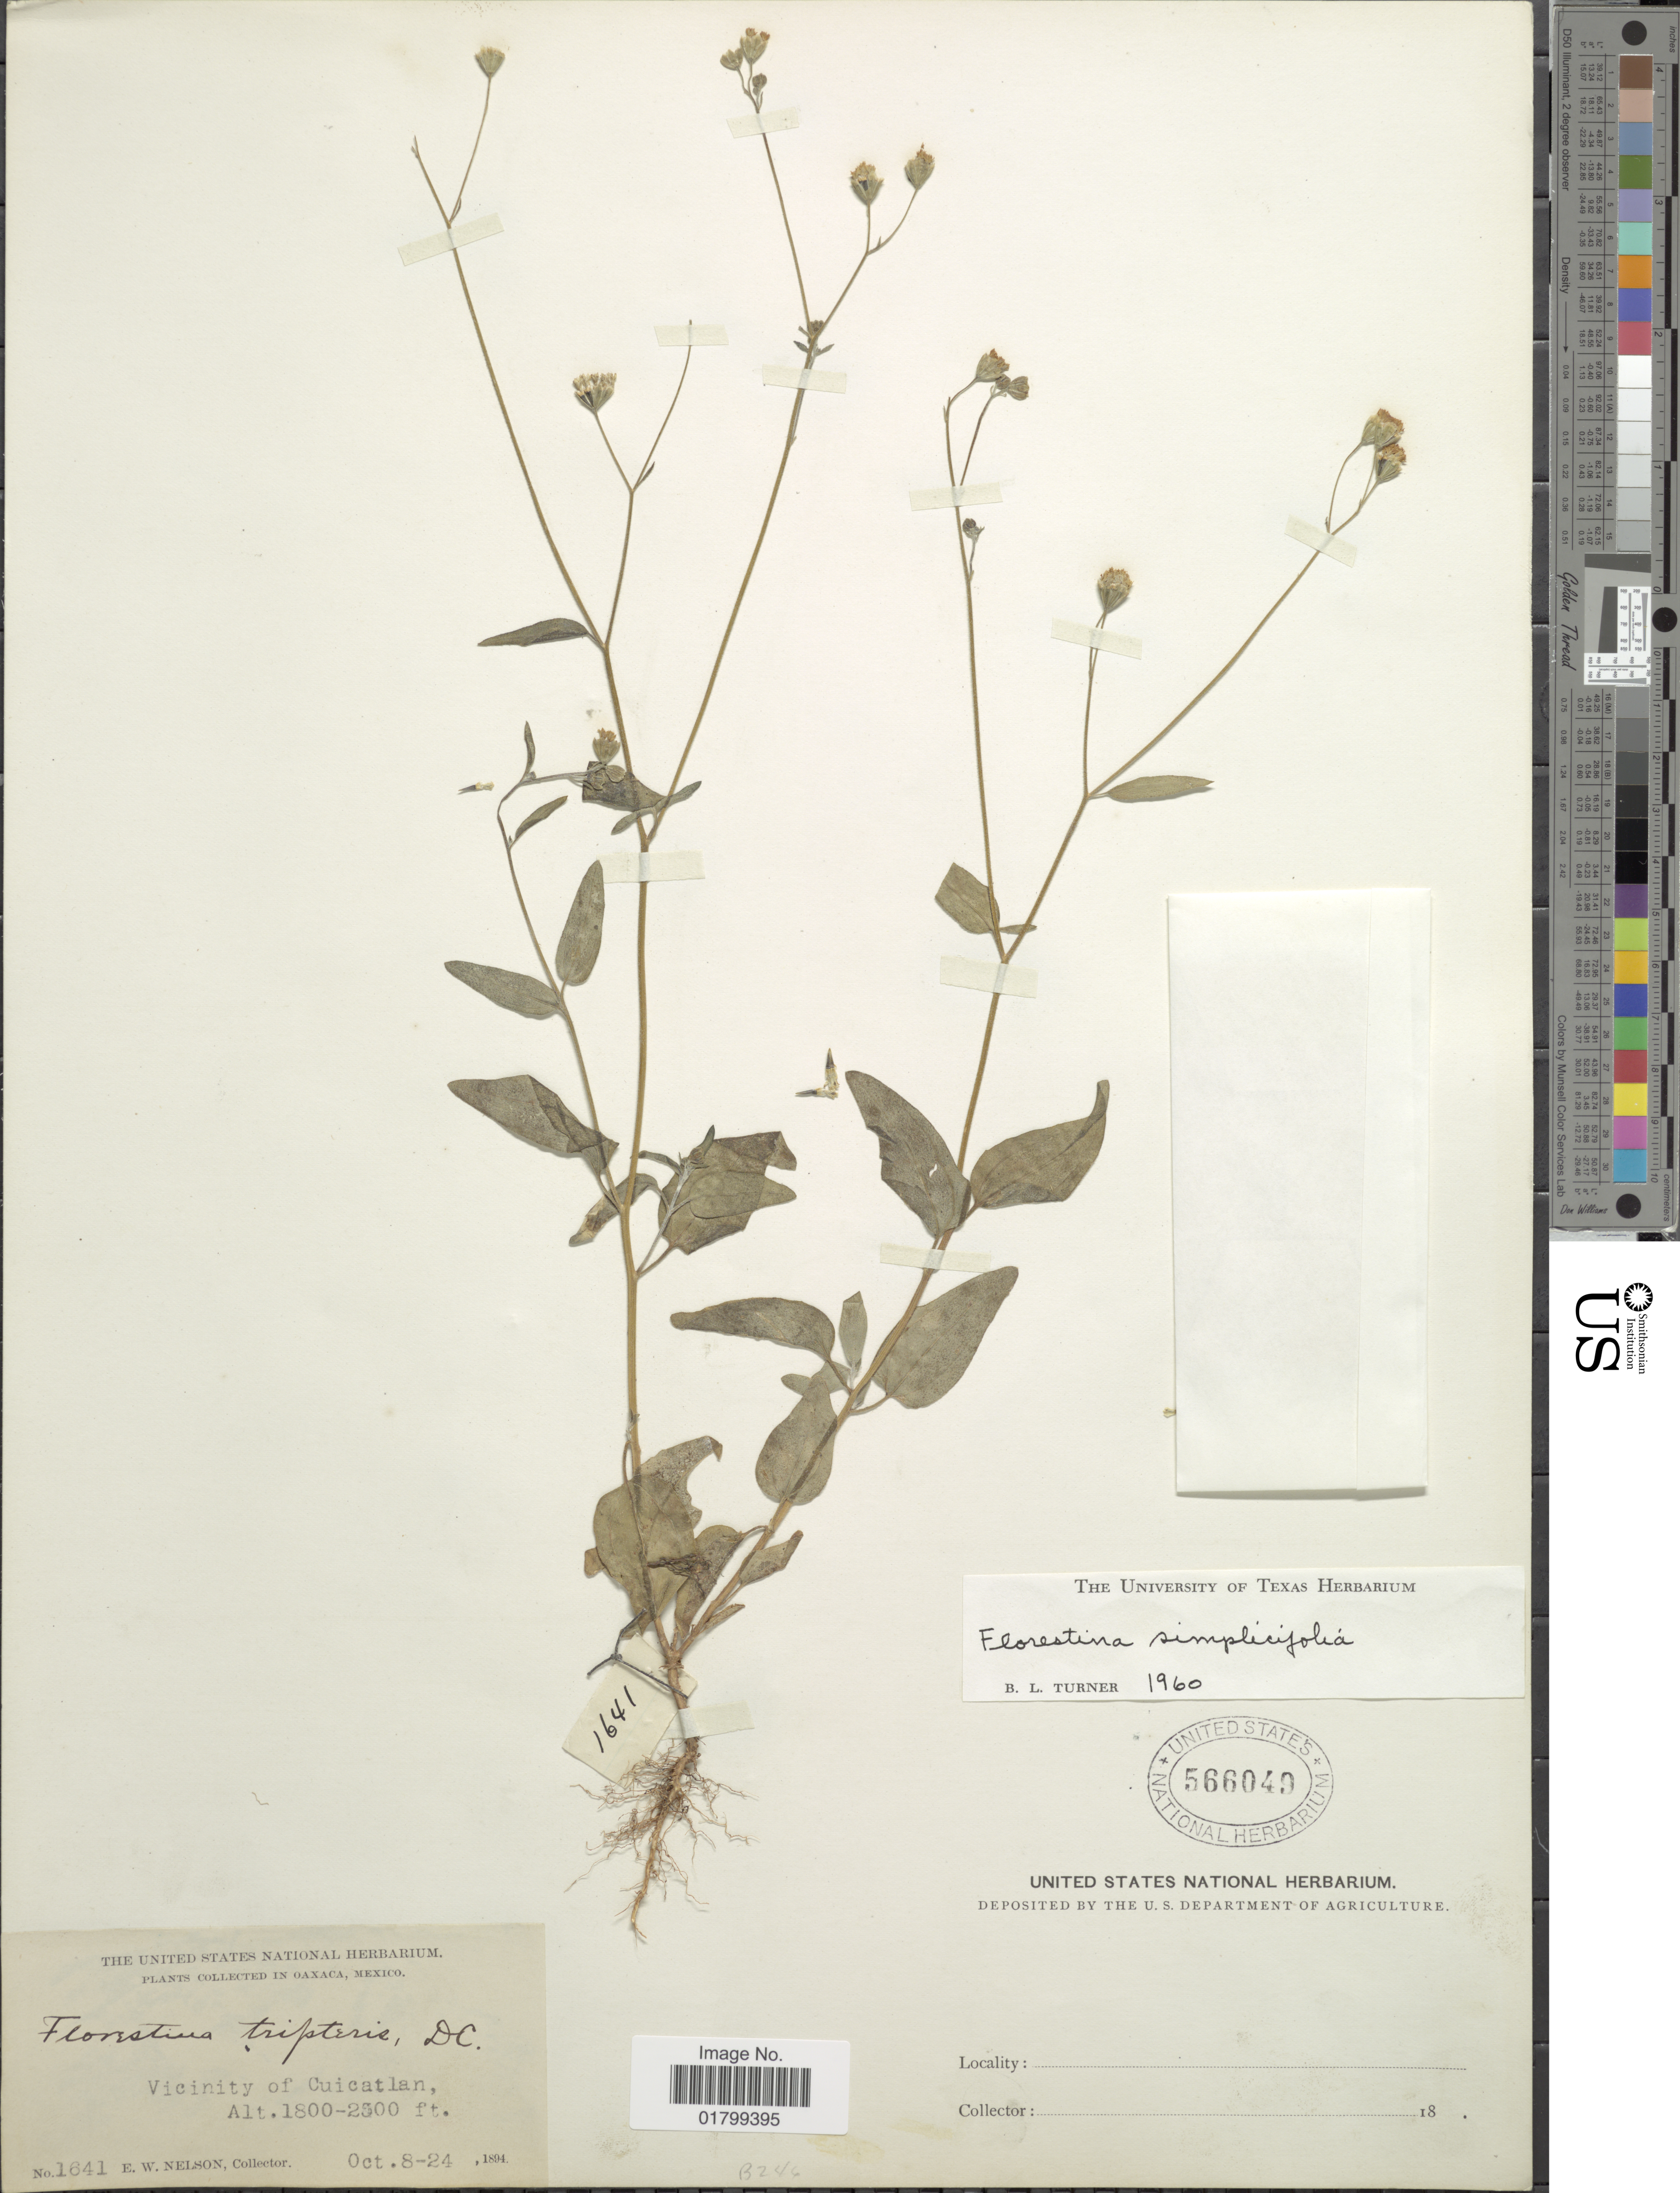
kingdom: Plantae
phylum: Tracheophyta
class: Magnoliopsida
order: Asterales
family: Asteraceae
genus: Florestina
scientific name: Florestina simplicifolia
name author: B.L. Turner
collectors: E. W. Nelson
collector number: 1641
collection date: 1894-10-08/1894-10-24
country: Mexico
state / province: Oaxaca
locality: Vicinity of Cuicatlan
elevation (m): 549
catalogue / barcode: US 566049